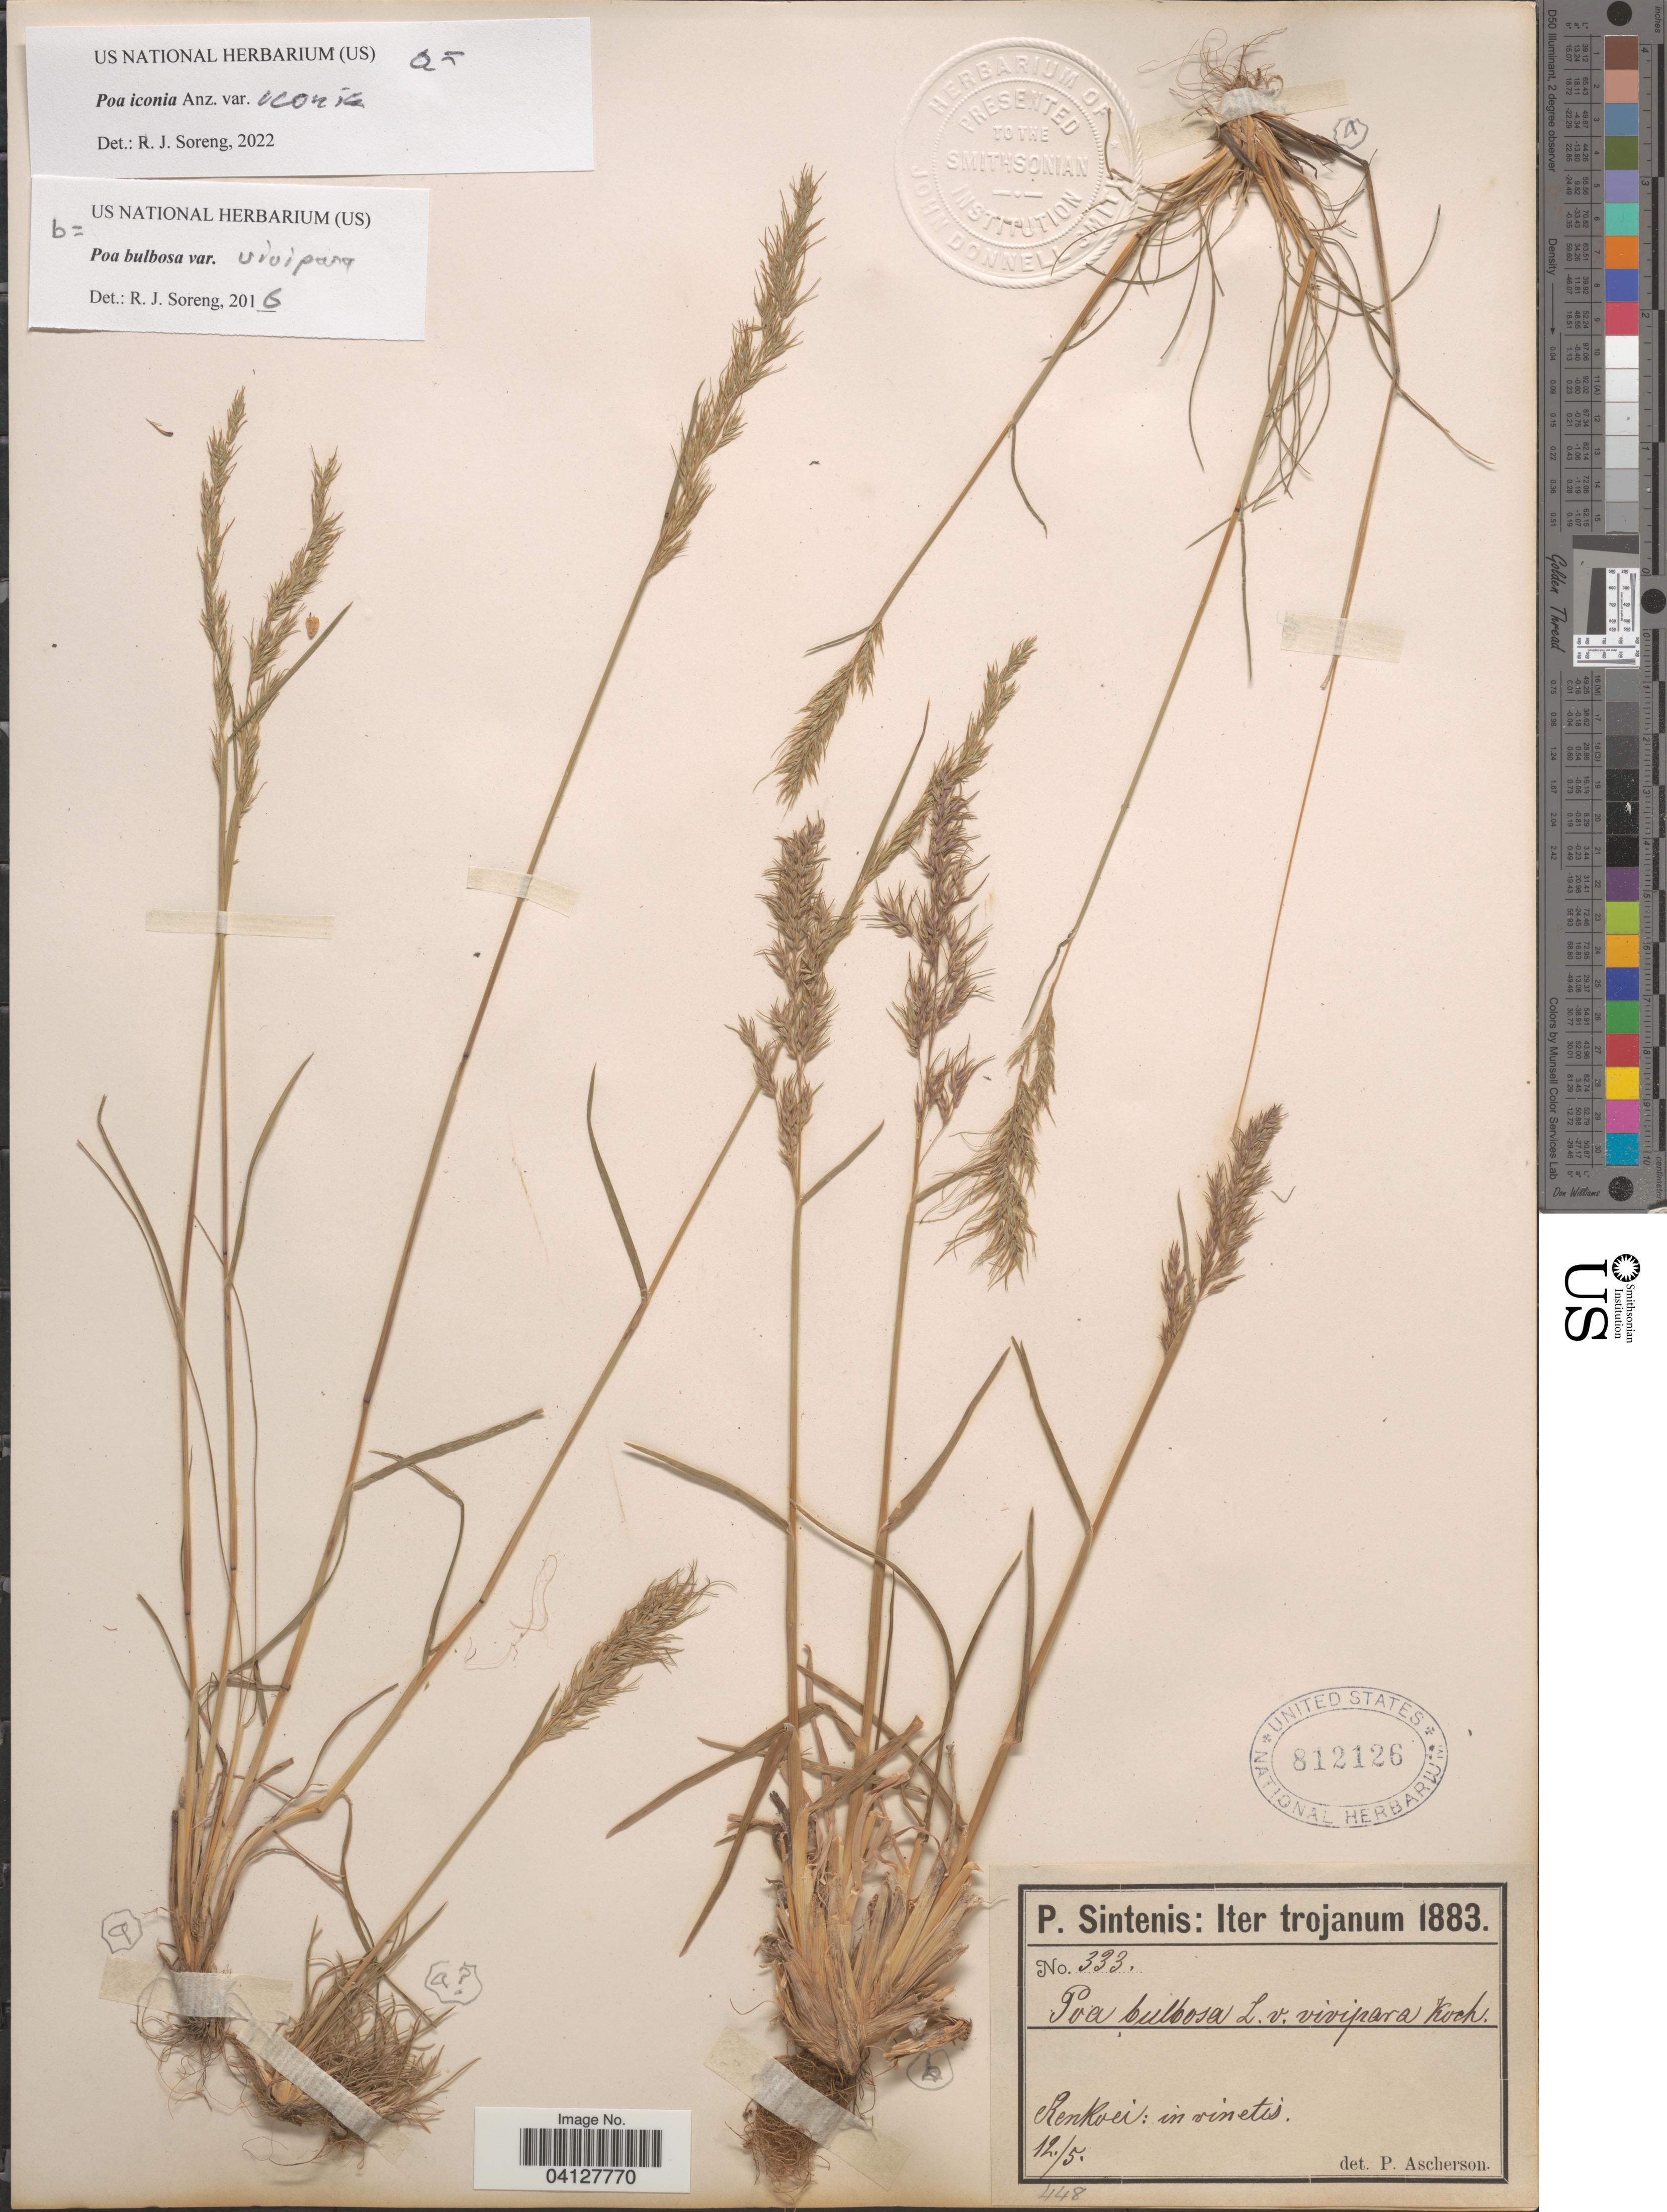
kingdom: Plantae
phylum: Tracheophyta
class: Liliopsida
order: Poales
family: Poaceae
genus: Poa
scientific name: Poa iconia var. iconia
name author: Azn.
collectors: P. Sintenis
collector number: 333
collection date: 1883-05-12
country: Turkey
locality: Iter trojanum 1883. Renkoci: in vinetis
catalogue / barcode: US 812126